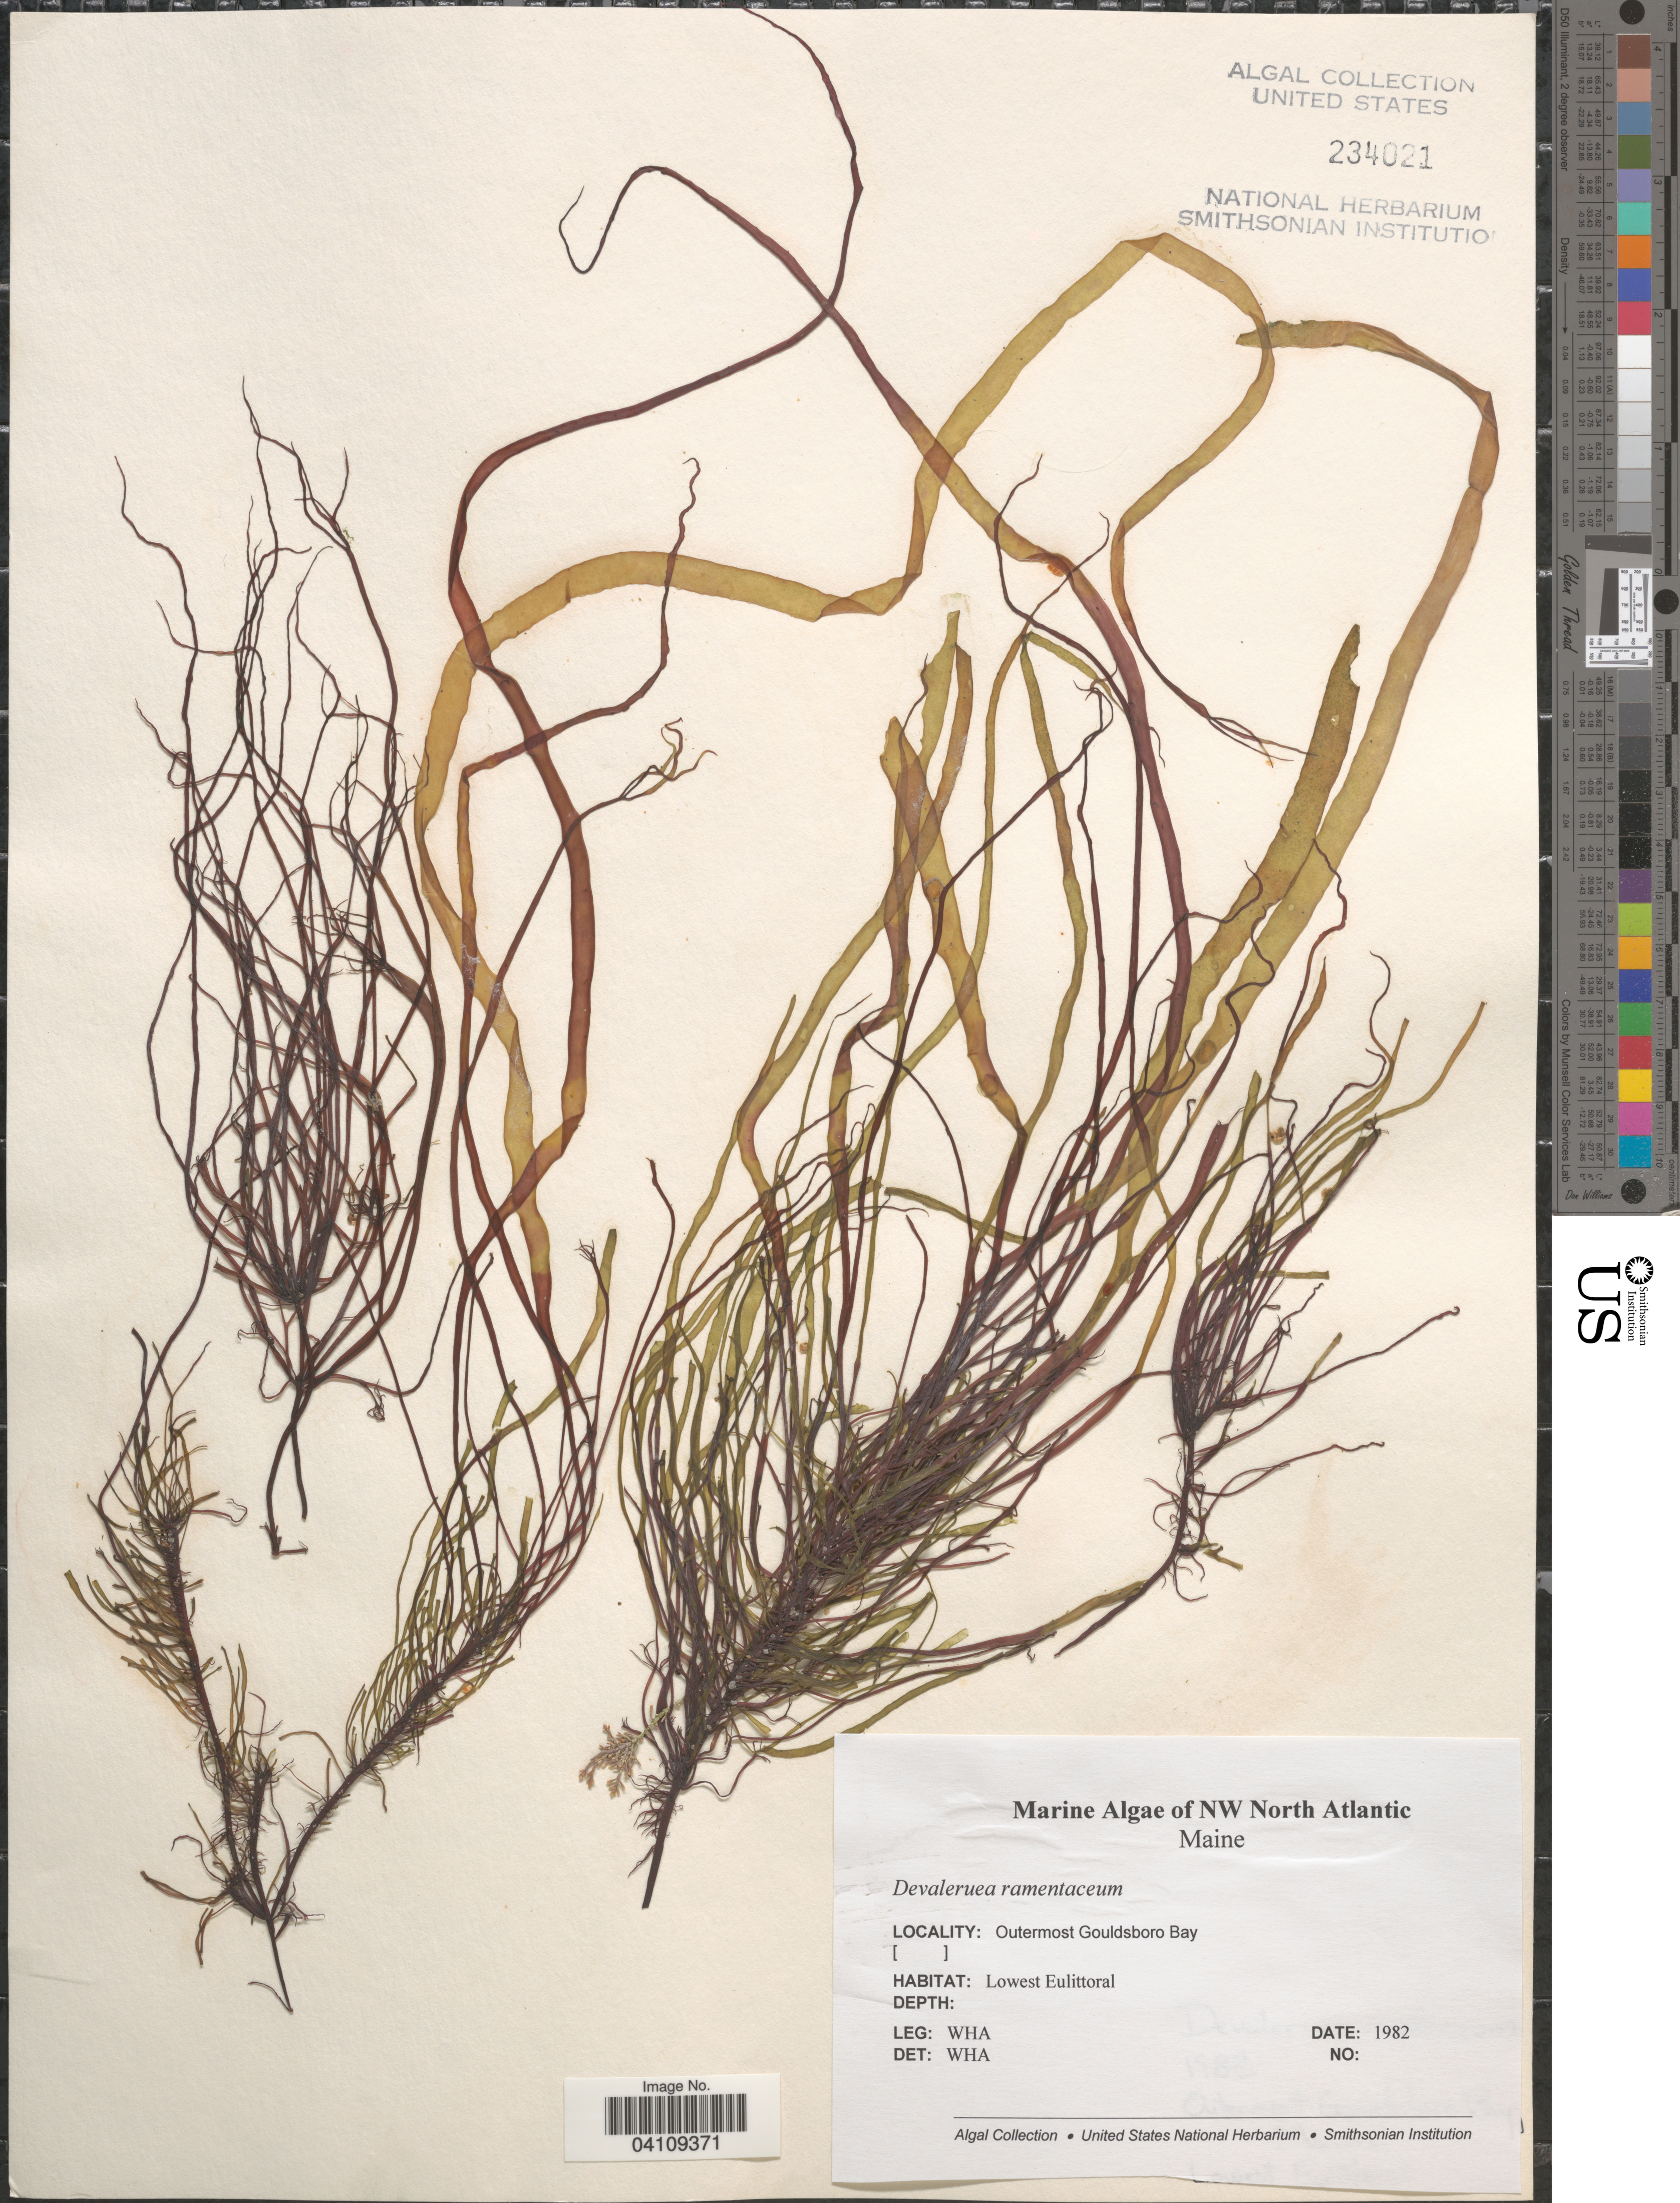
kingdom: Plantae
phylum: Rhodophyta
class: Florideophyceae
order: Palmariales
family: Palmariaceae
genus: Devaleraea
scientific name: Devaleraea ramentacea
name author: (L.) Guiry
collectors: W. H. Adey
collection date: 1982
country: United States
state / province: Maine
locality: NW North Atlantic. Outermost Gouldboro Bay.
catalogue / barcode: US 234021